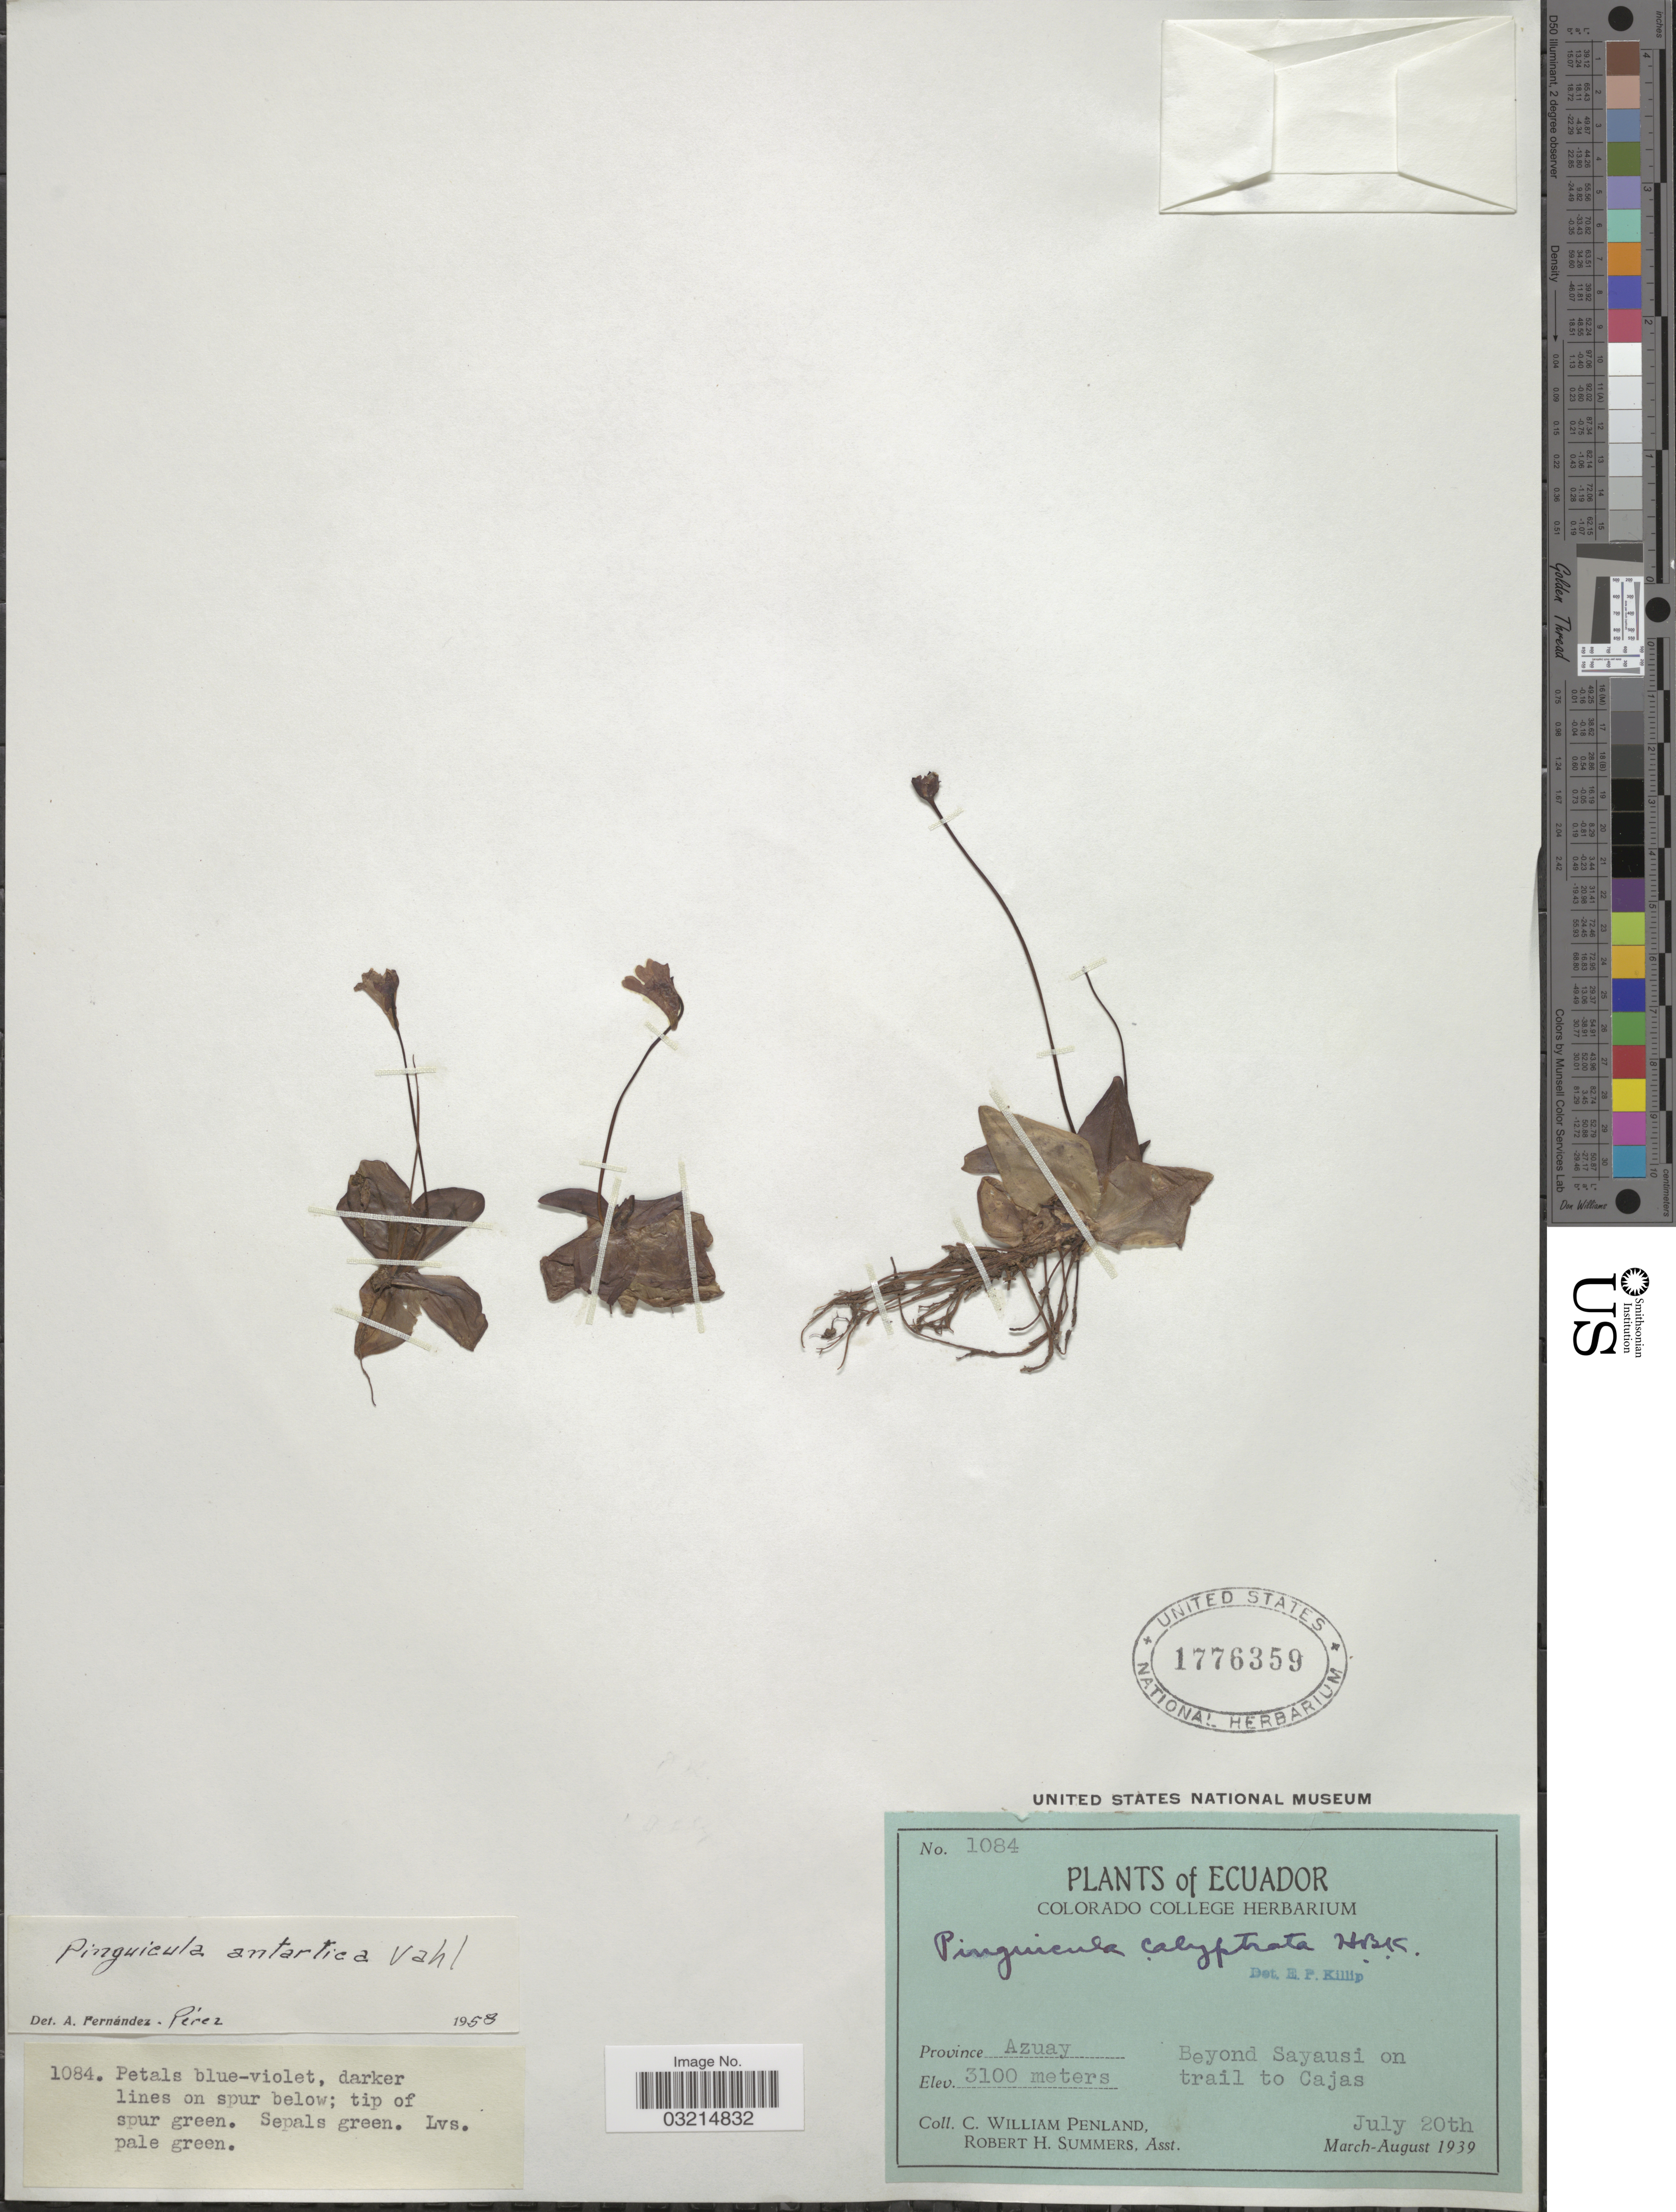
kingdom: Plantae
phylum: Tracheophyta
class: Magnoliopsida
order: Lamiales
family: Lentibulariaceae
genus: Pinguicula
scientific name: Pinguicula calyptrata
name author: Kunth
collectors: C. W. Penland & R. Summers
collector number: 1084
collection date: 1939-07-20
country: Ecuador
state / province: Azuay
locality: Beyond Sayausi on trail to Cajas.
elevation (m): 3100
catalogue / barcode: US 1776359